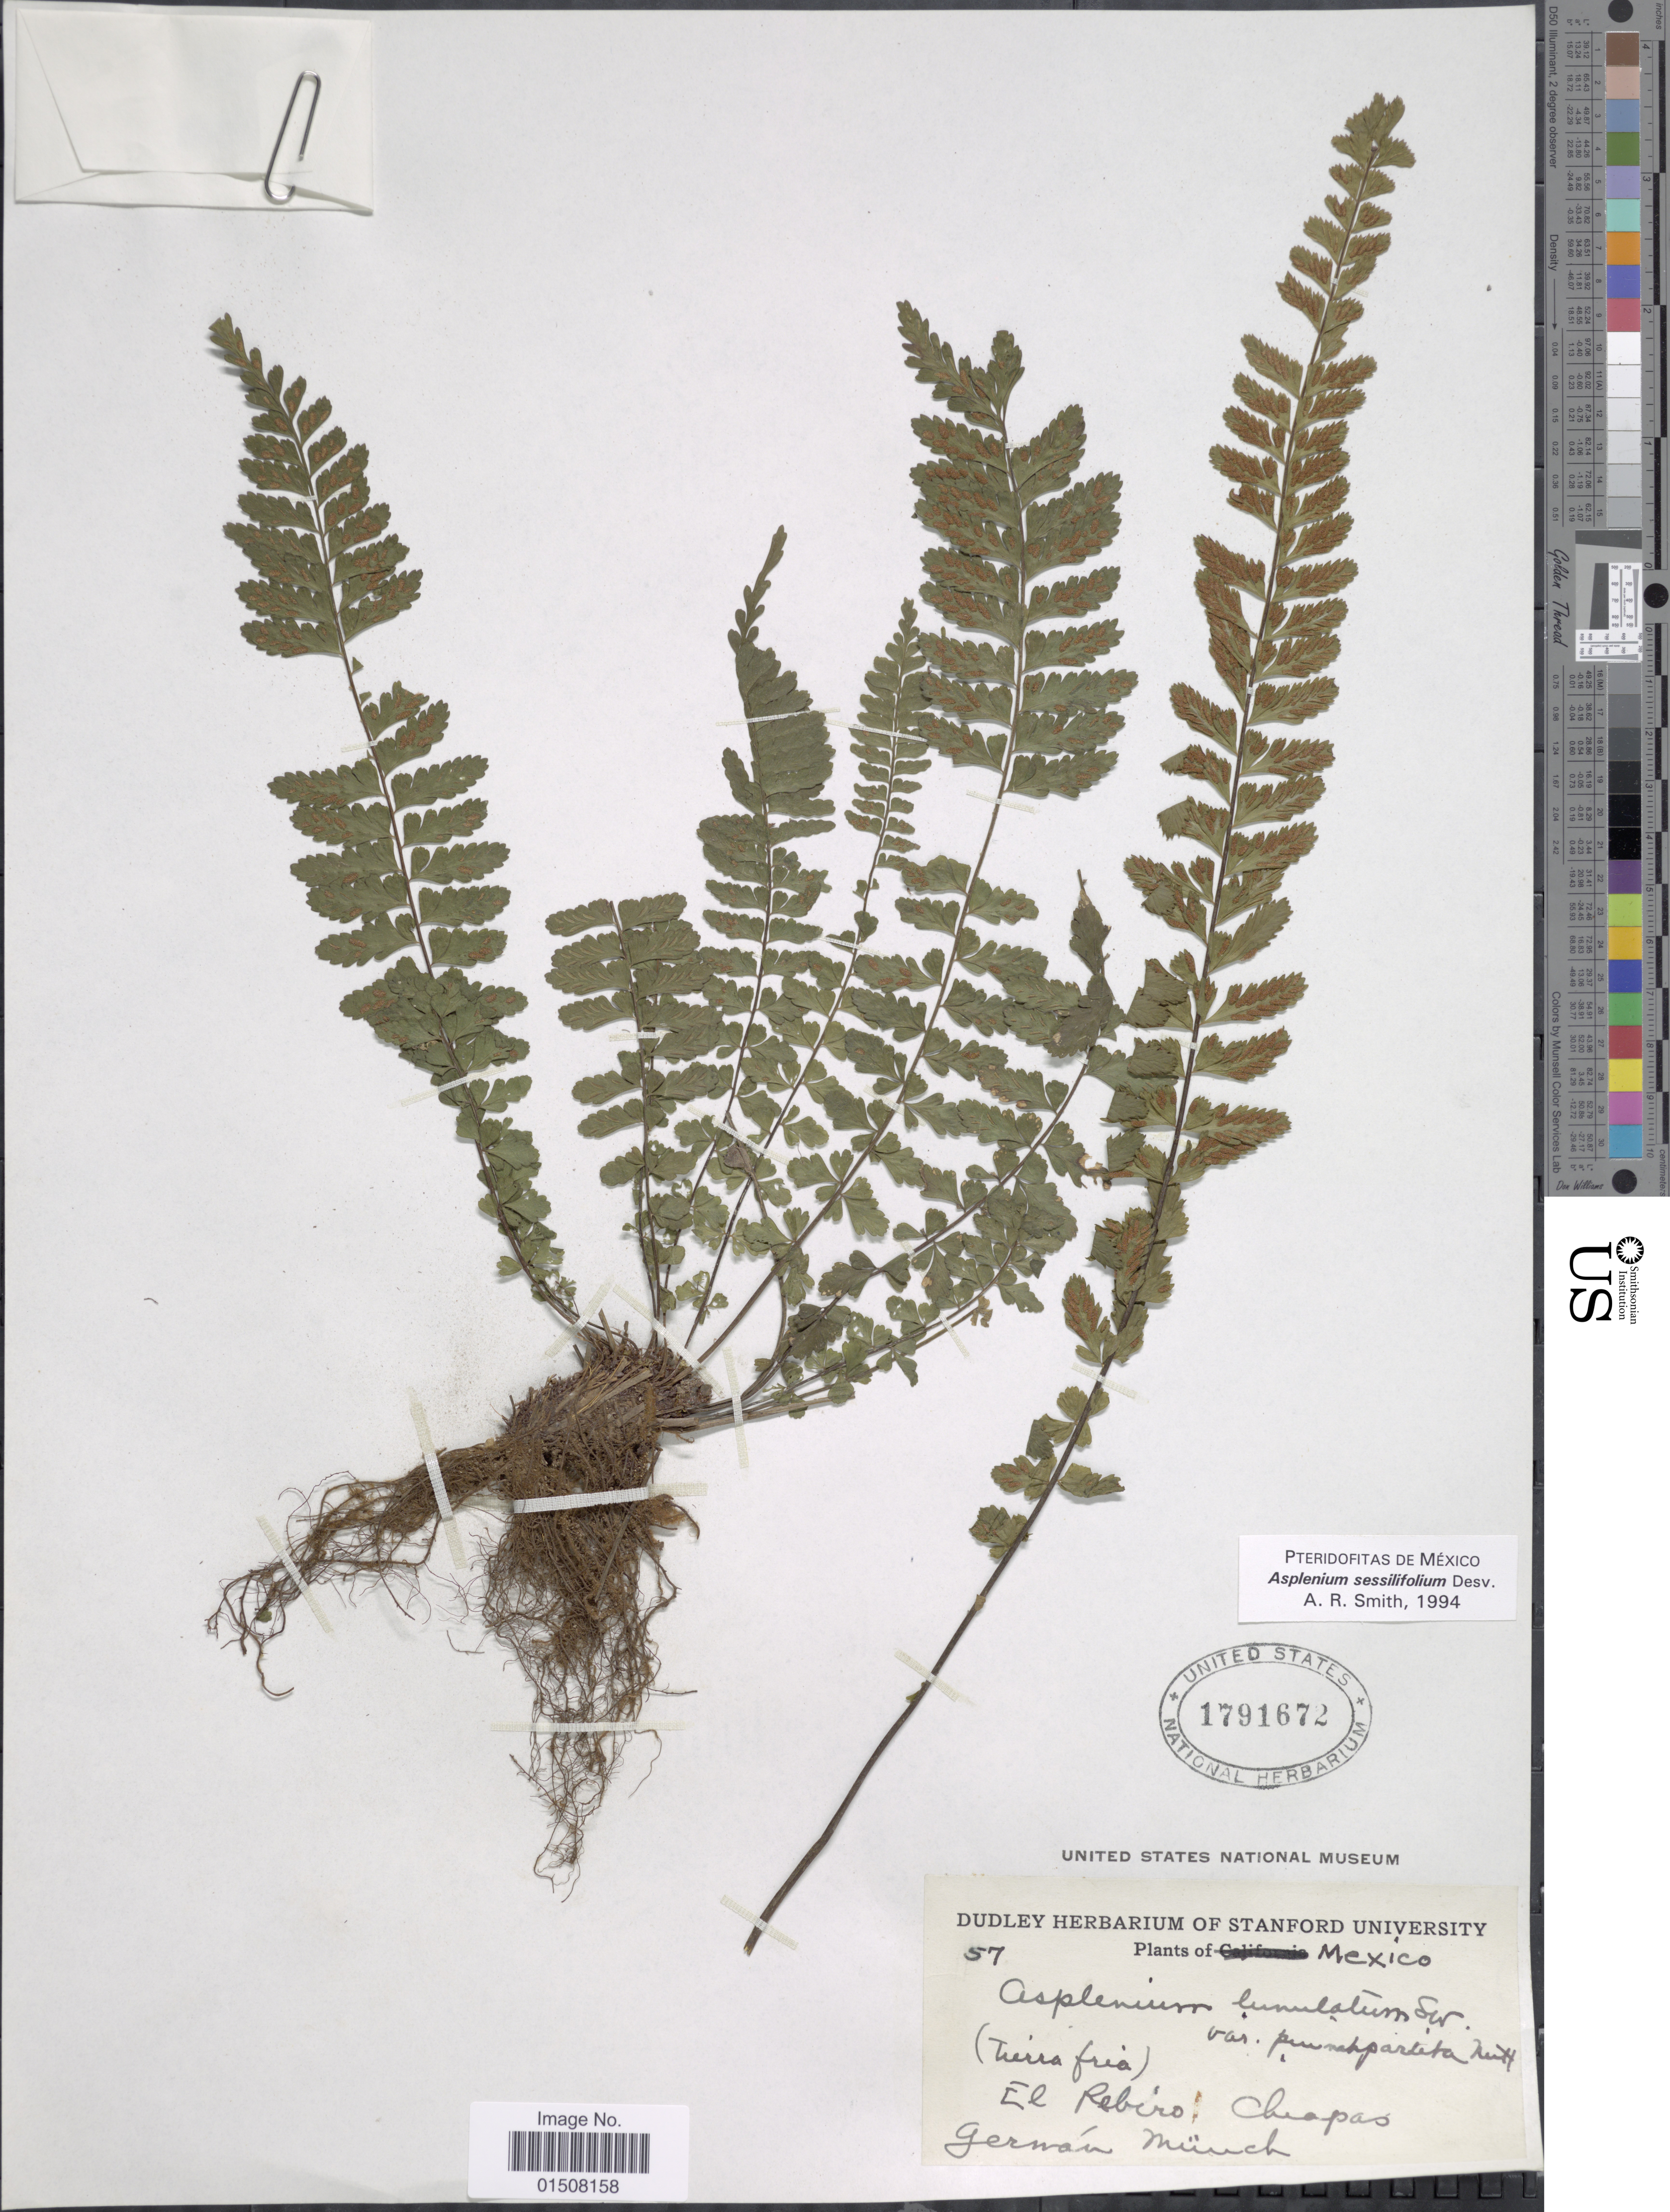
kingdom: Plantae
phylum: Tracheophyta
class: Polypodiopsida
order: Polypodiales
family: Aspleniaceae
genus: Asplenium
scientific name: Asplenium sessilifolium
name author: Desv.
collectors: G. Munch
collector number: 57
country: Mexico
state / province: Chiapas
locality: El Rebiro, Tierra fria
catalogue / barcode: US 1791672